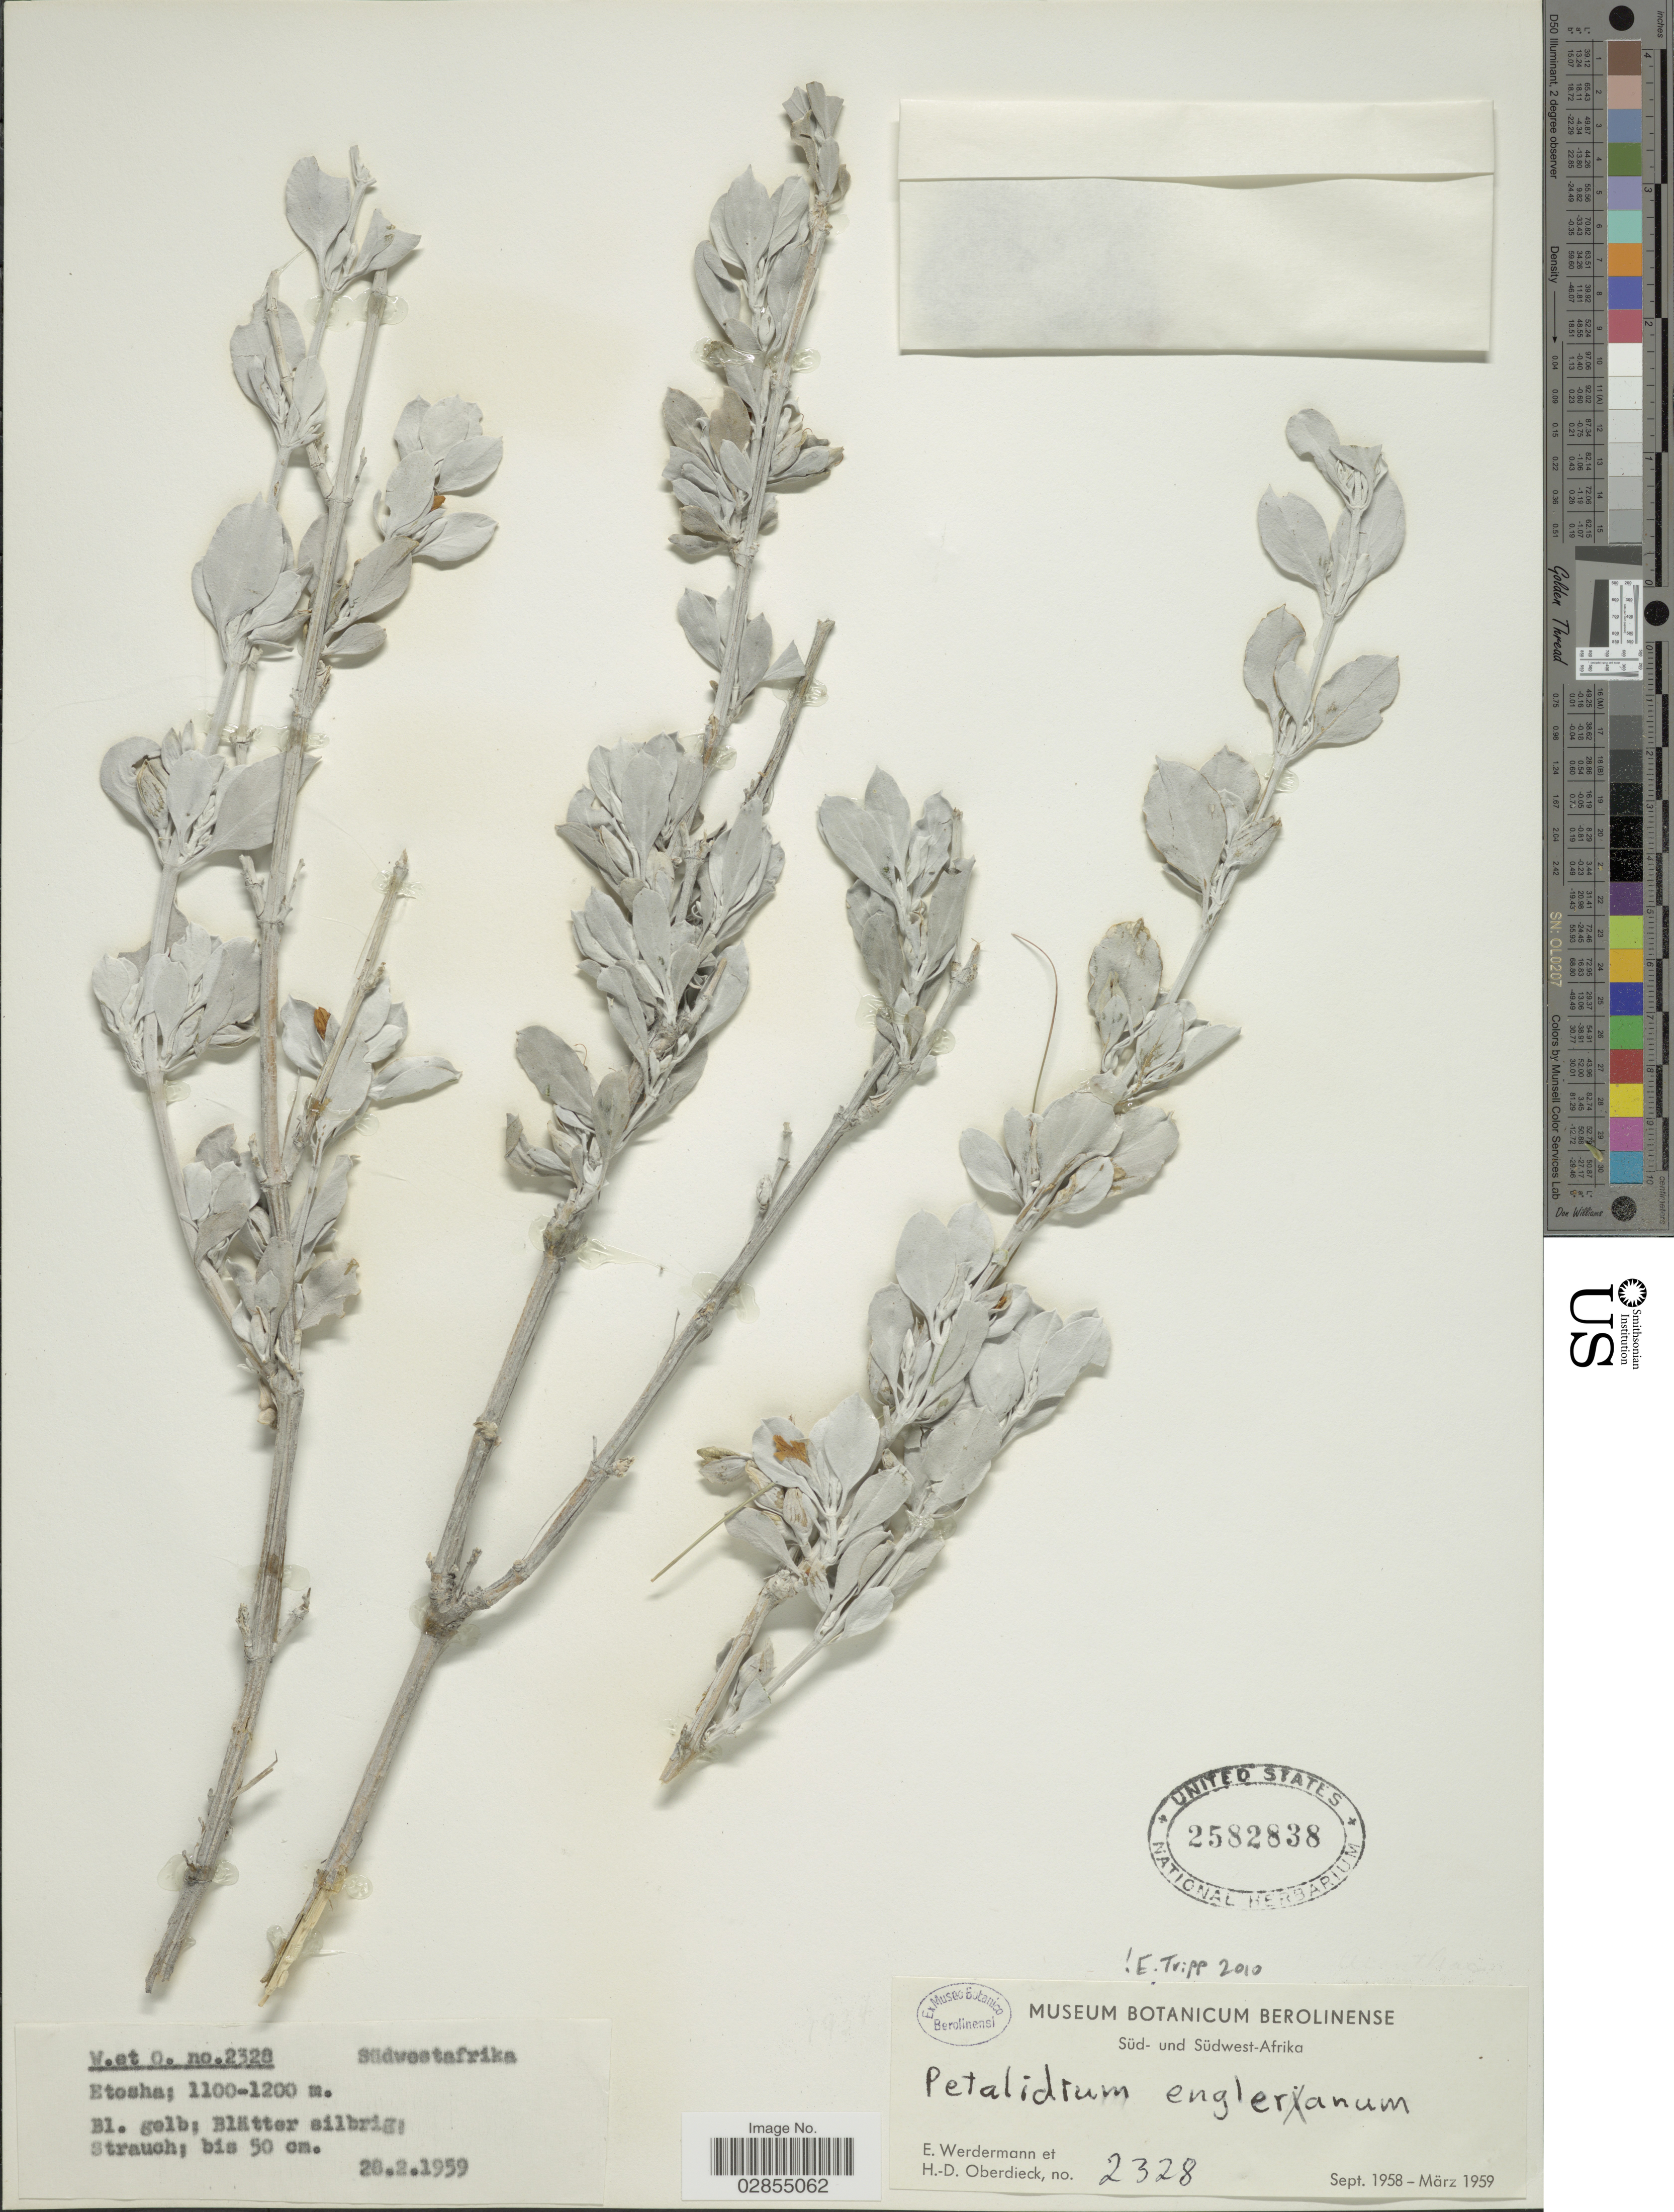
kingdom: Plantae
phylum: Tracheophyta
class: Magnoliopsida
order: Lamiales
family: Acanthaceae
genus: Petalidium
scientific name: Petalidium englerianum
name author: C.B. Clarke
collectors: E. Werdermann & H. Oberdieck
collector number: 2328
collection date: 1959-02-28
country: Namibia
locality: Südwestafrika, Etosha.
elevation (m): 1100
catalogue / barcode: US 2582838